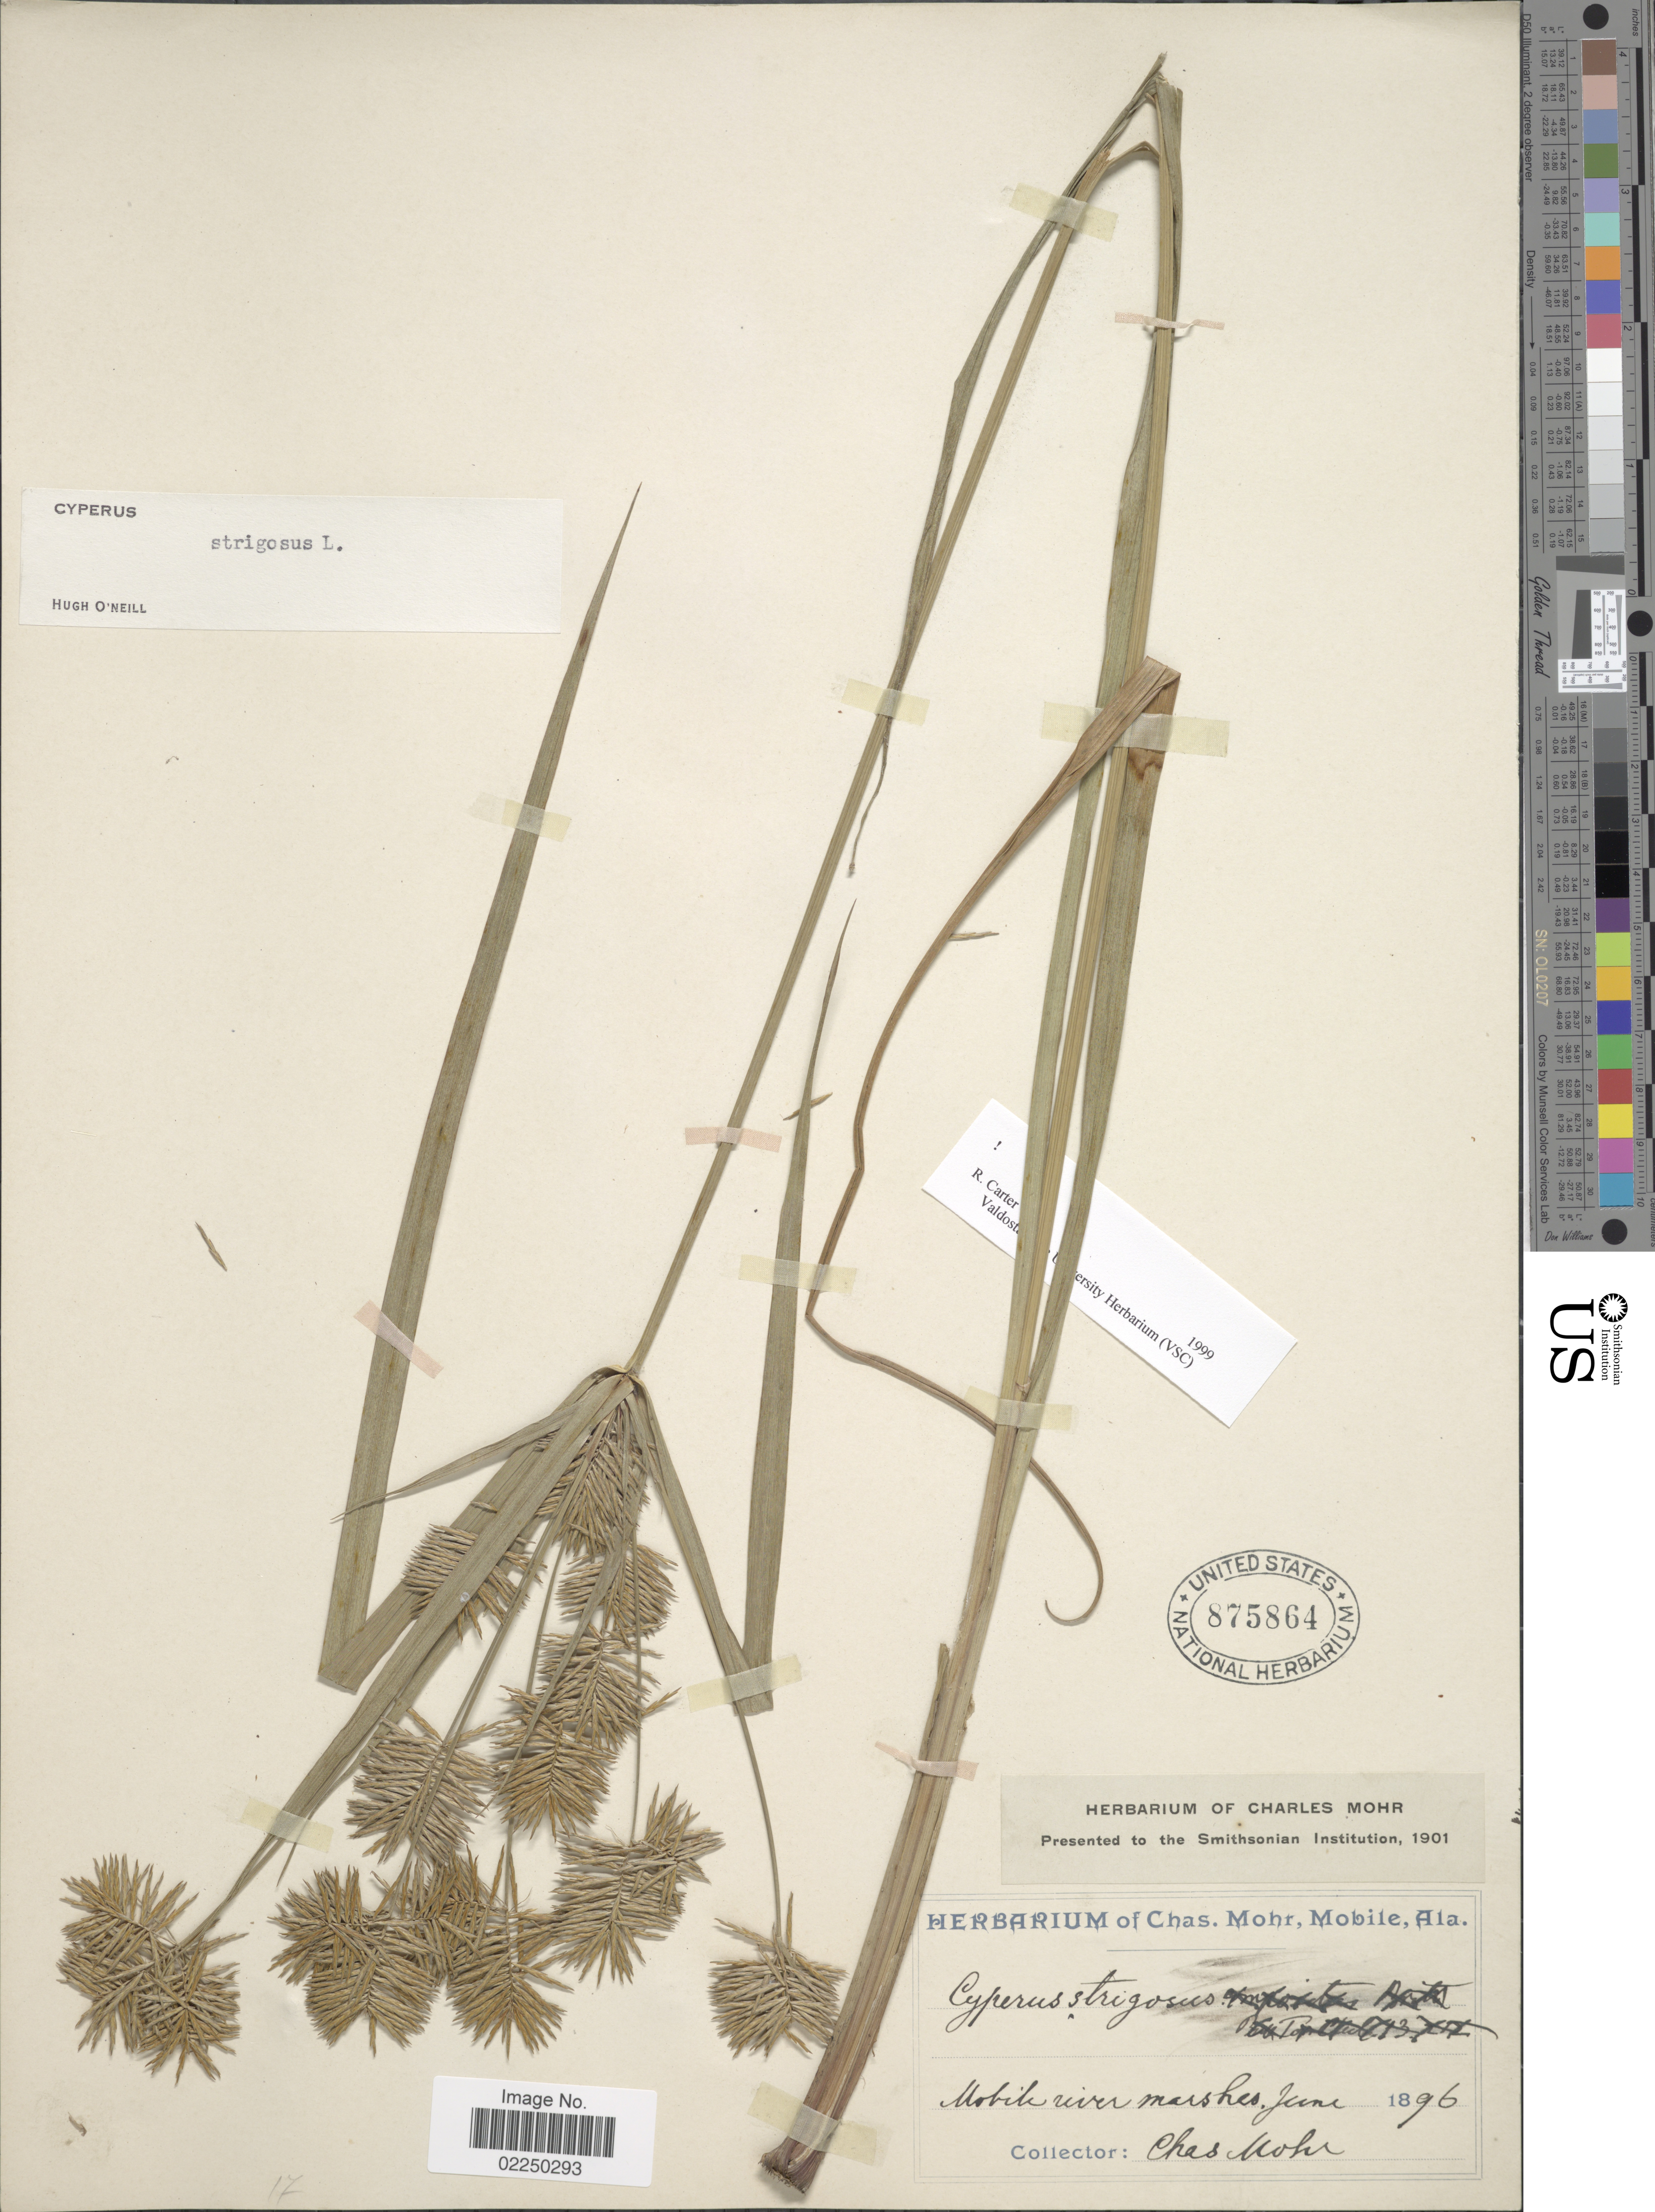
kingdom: Plantae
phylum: Tracheophyta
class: Liliopsida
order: Poales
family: Cyperaceae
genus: Cyperus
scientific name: Cyperus strigosus L.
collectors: Mohr, C. T. (herbarium)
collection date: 1896-06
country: United States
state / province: Alabama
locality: Mobile river marshes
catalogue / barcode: US 875864